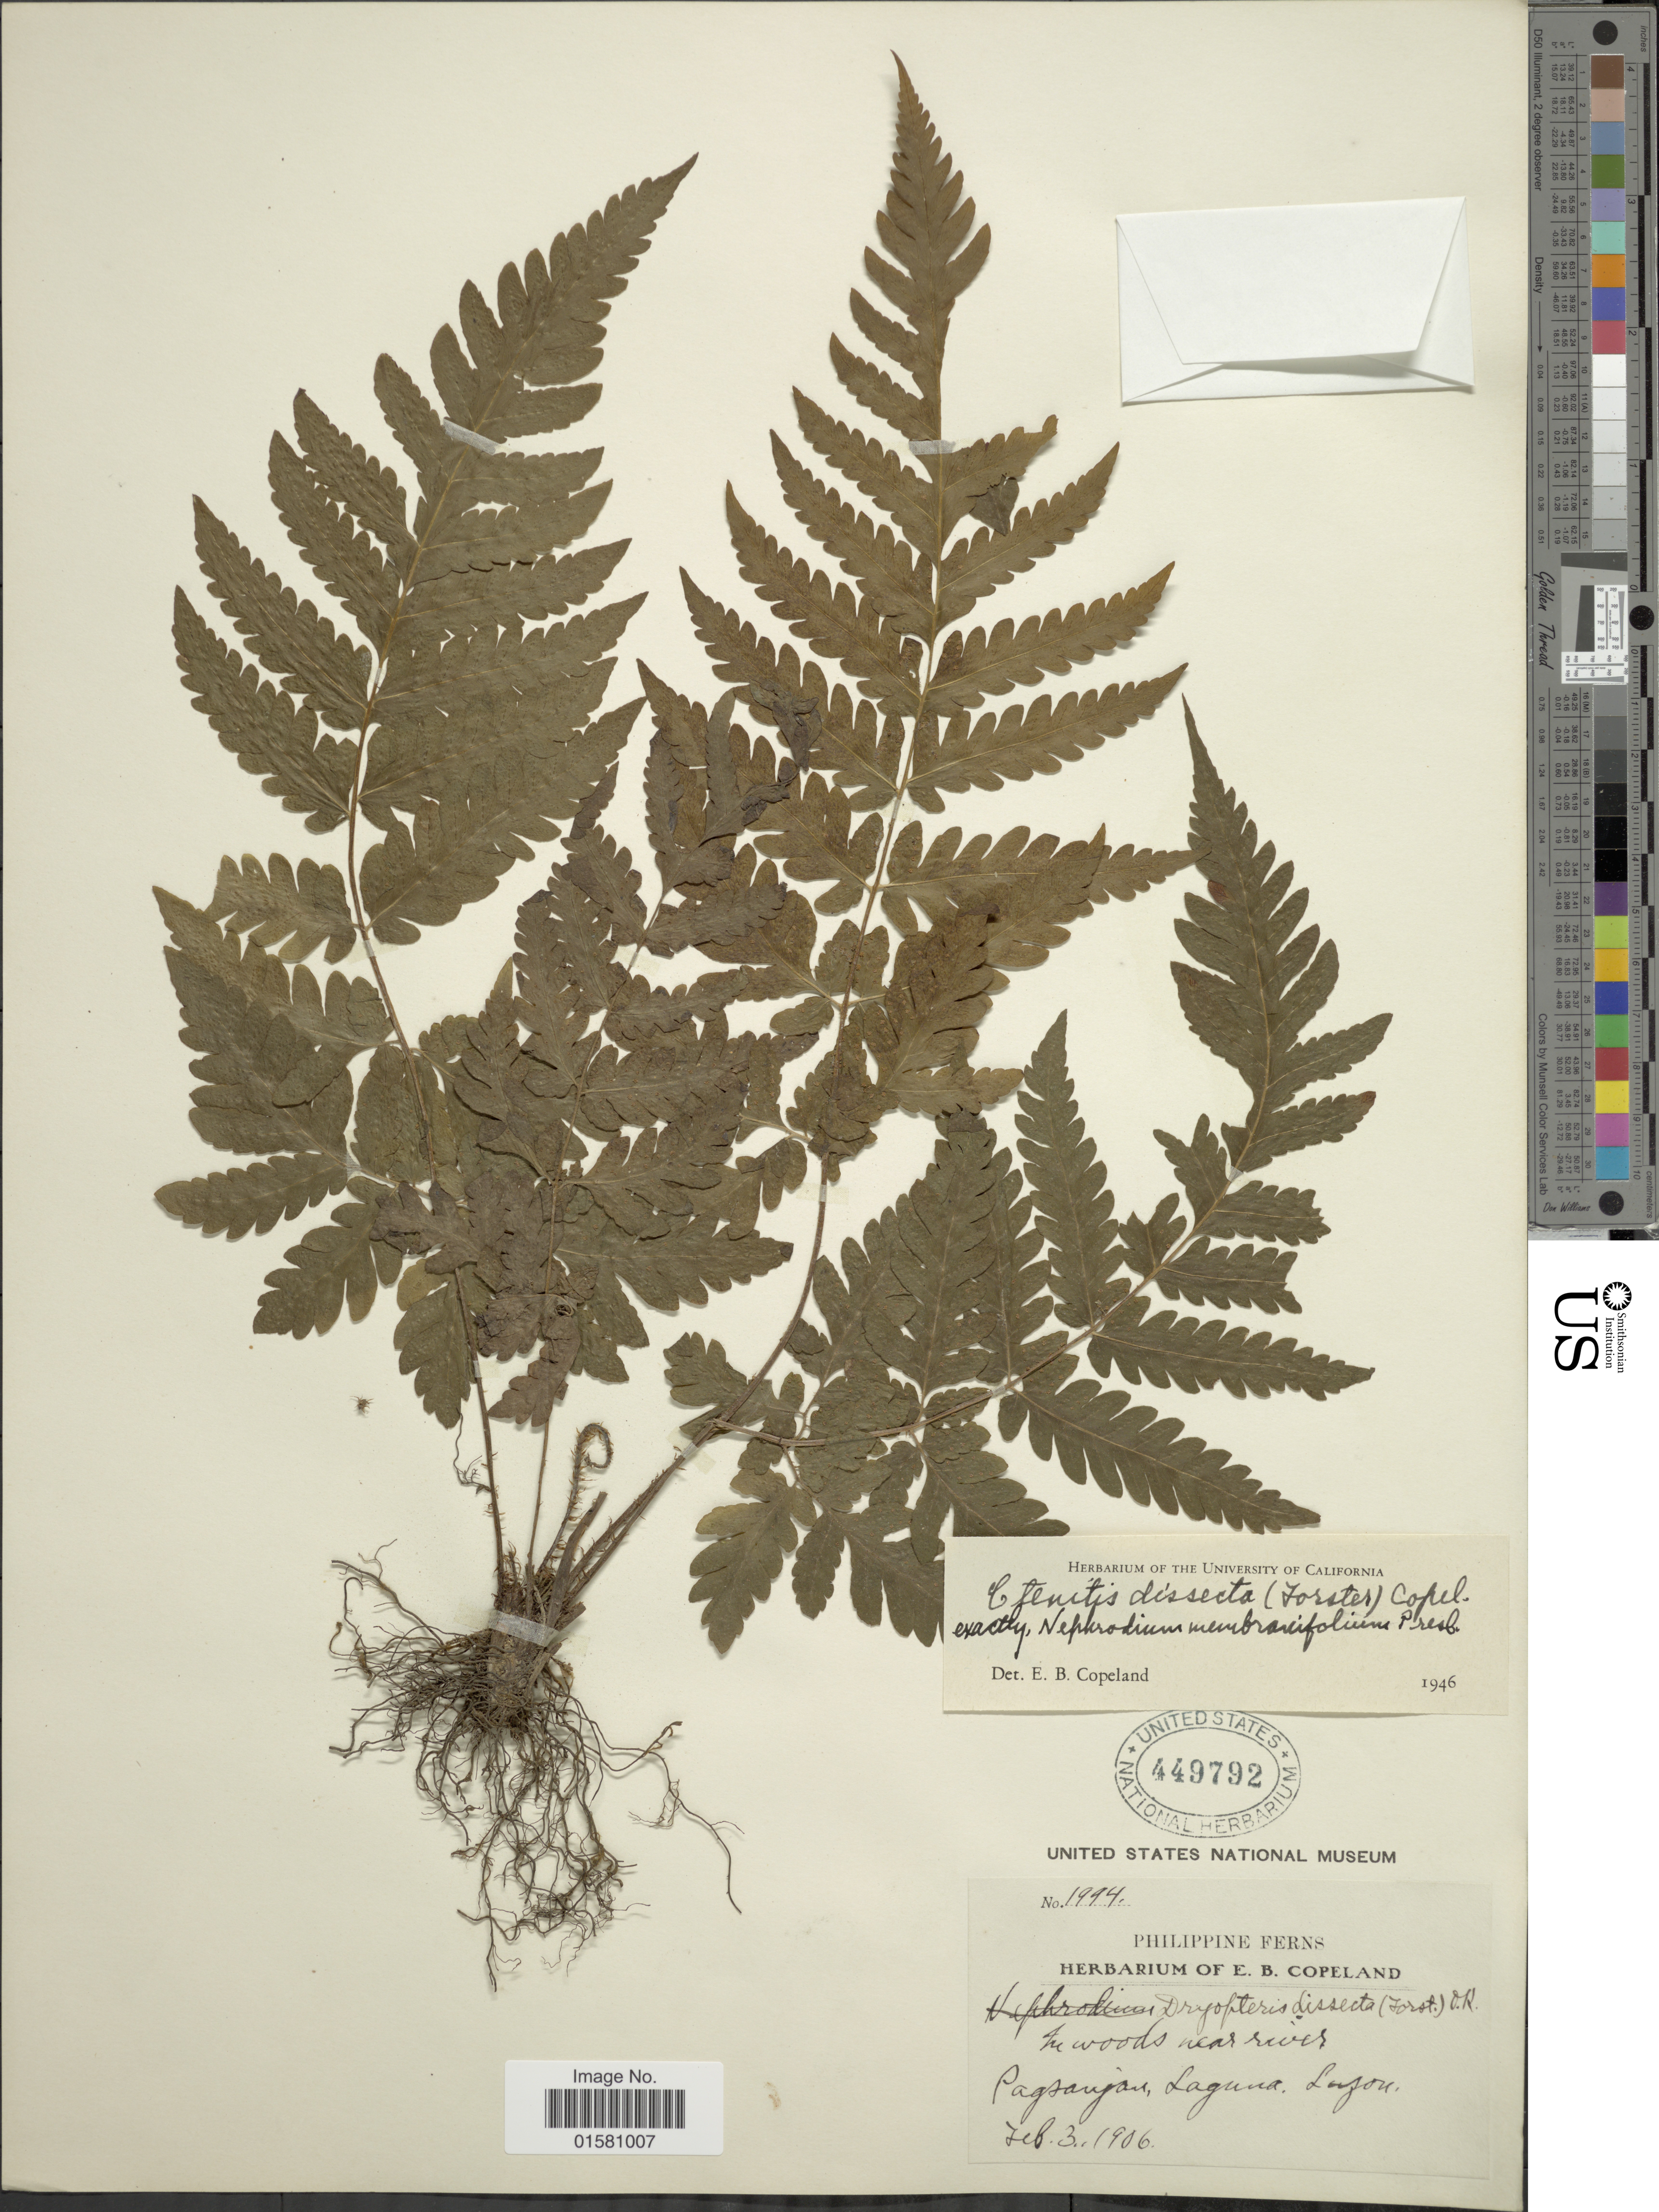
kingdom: Plantae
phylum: Tracheophyta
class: Polypodiopsida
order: Polypodiales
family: Tectariaceae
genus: Tectaria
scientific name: Tectaria dissecta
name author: (G. Forst.) Lellinger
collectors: ex herb. E. B. Copeland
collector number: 1994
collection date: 1906-02-03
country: Philippines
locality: Pagsanjas, Laguna, Luzon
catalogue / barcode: US 449792